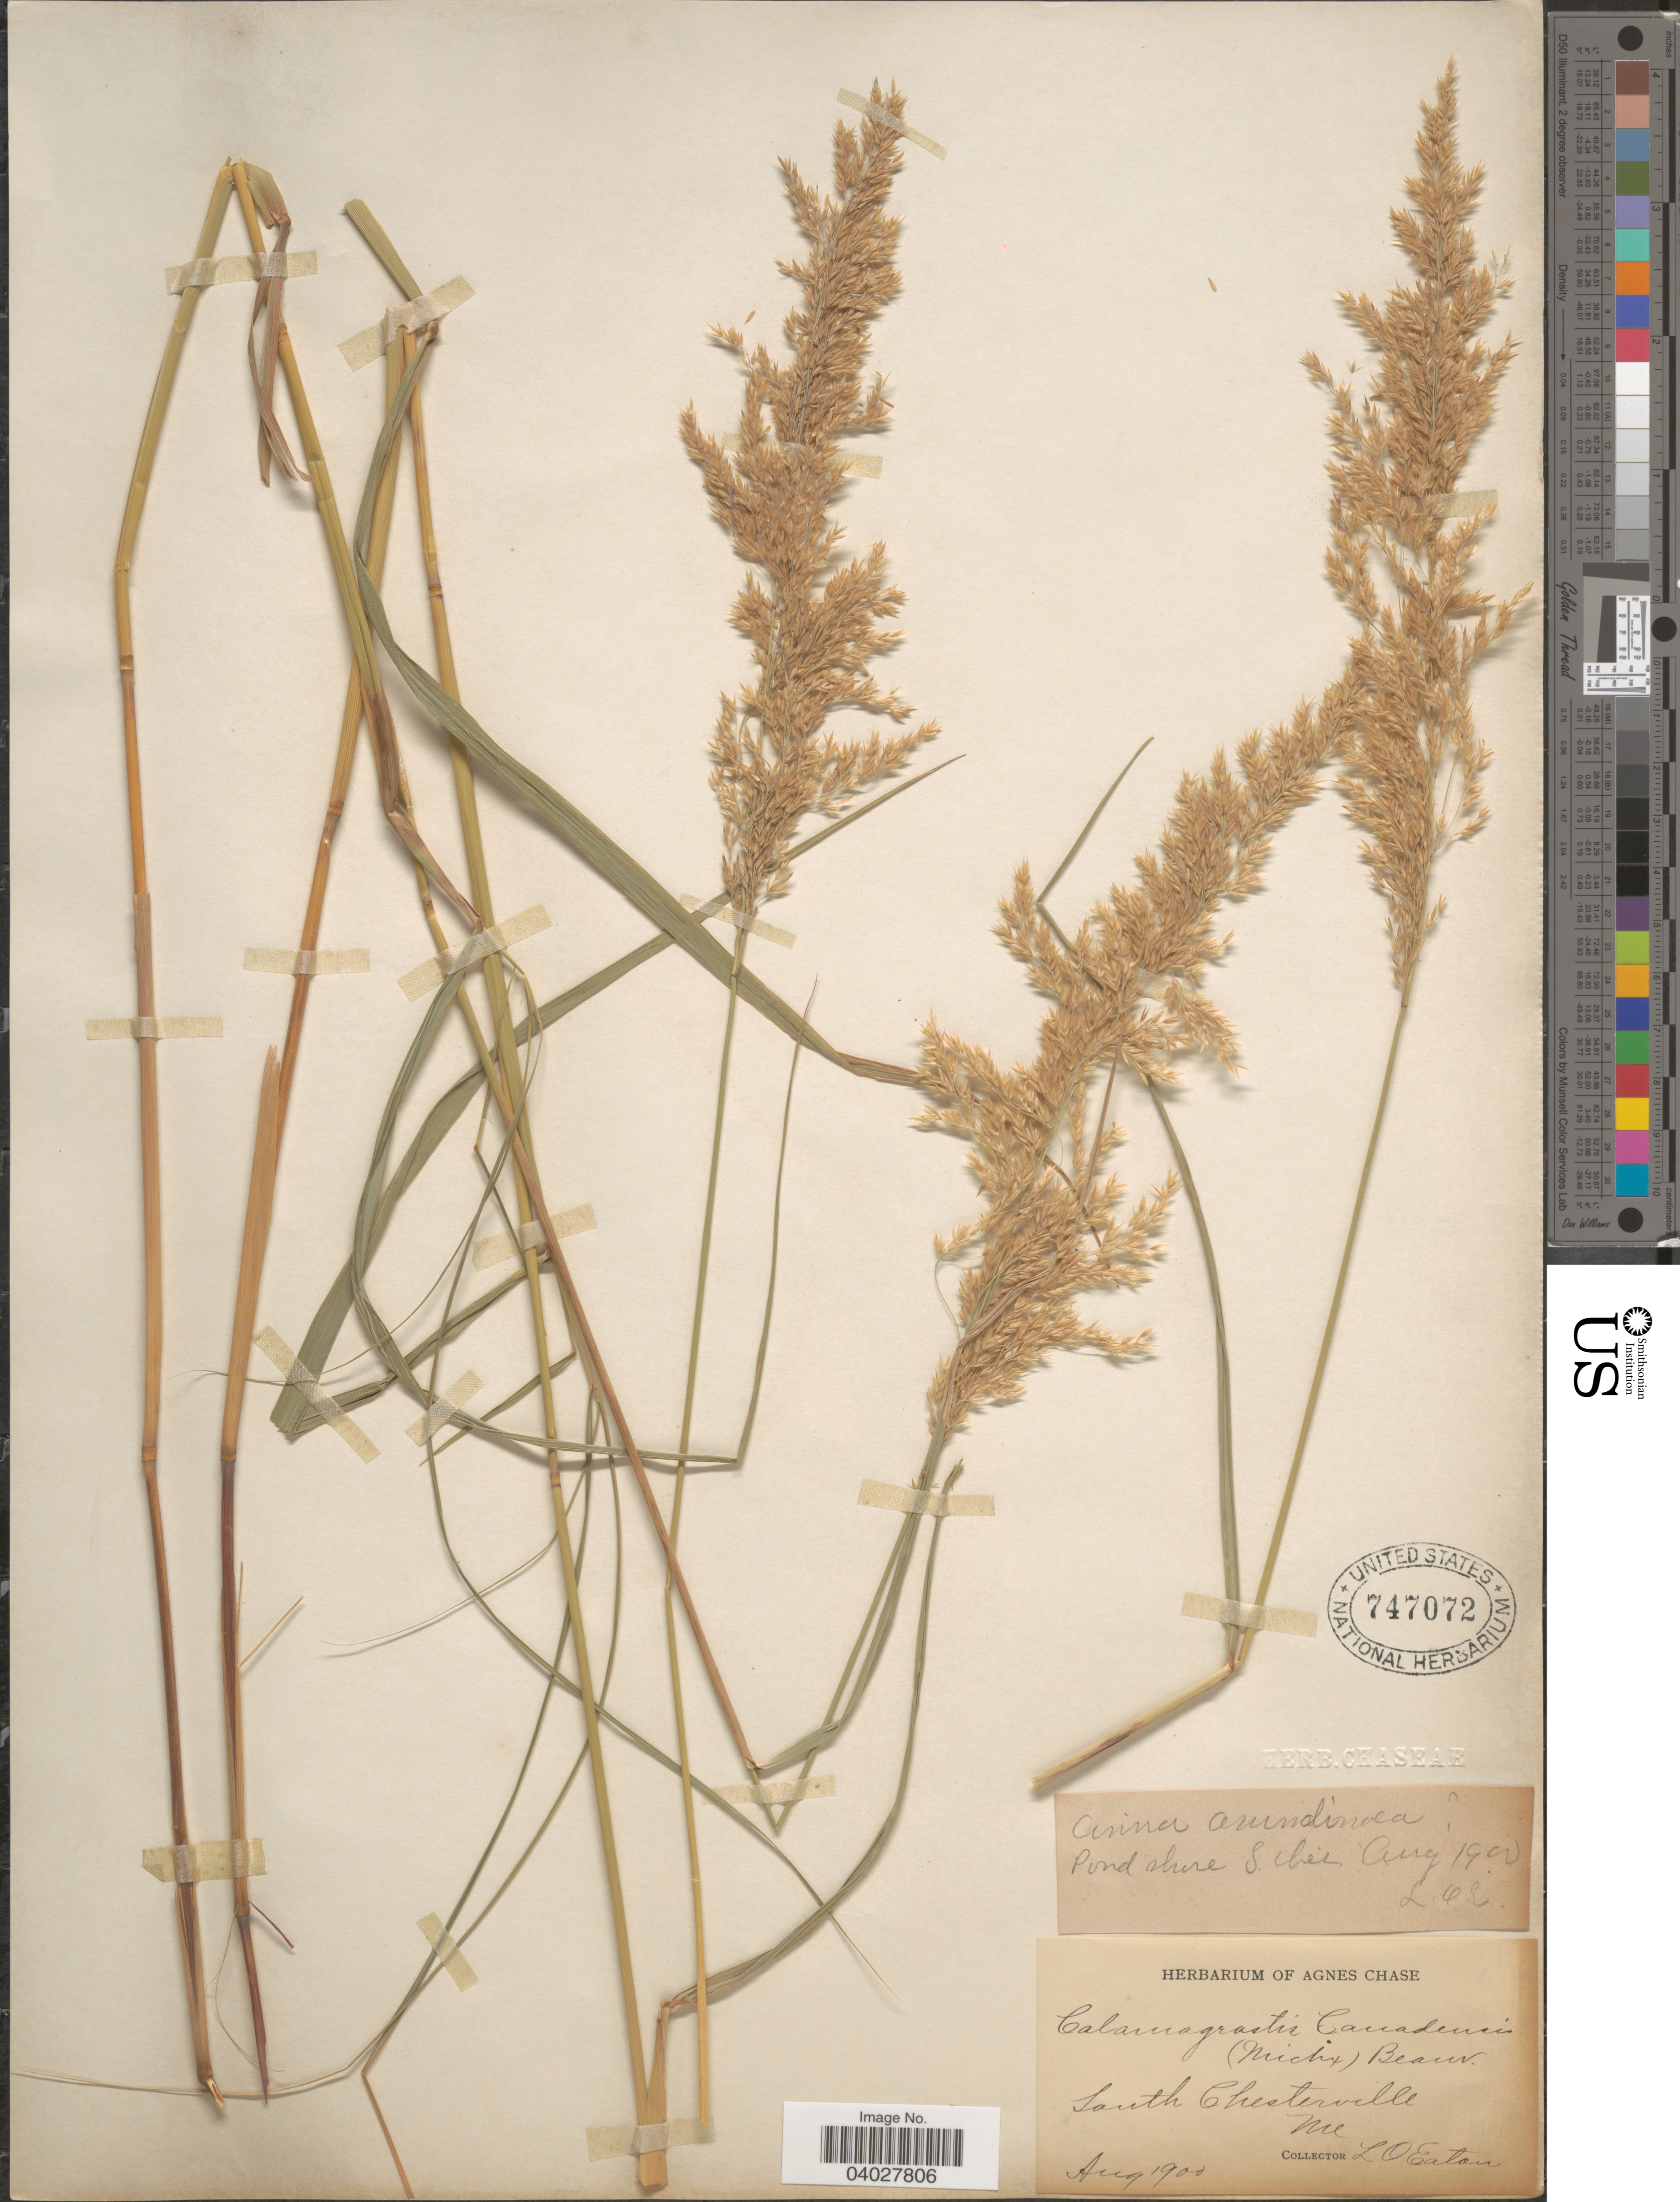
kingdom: Plantae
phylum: Tracheophyta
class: Liliopsida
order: Poales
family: Poaceae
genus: Calamagrostis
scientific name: Calamagrostis canadensis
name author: (Michx.) P. Beauv.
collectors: L. O. Eaton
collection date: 1900-08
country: United States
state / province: Maine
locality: South Chesterville.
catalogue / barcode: US 747072